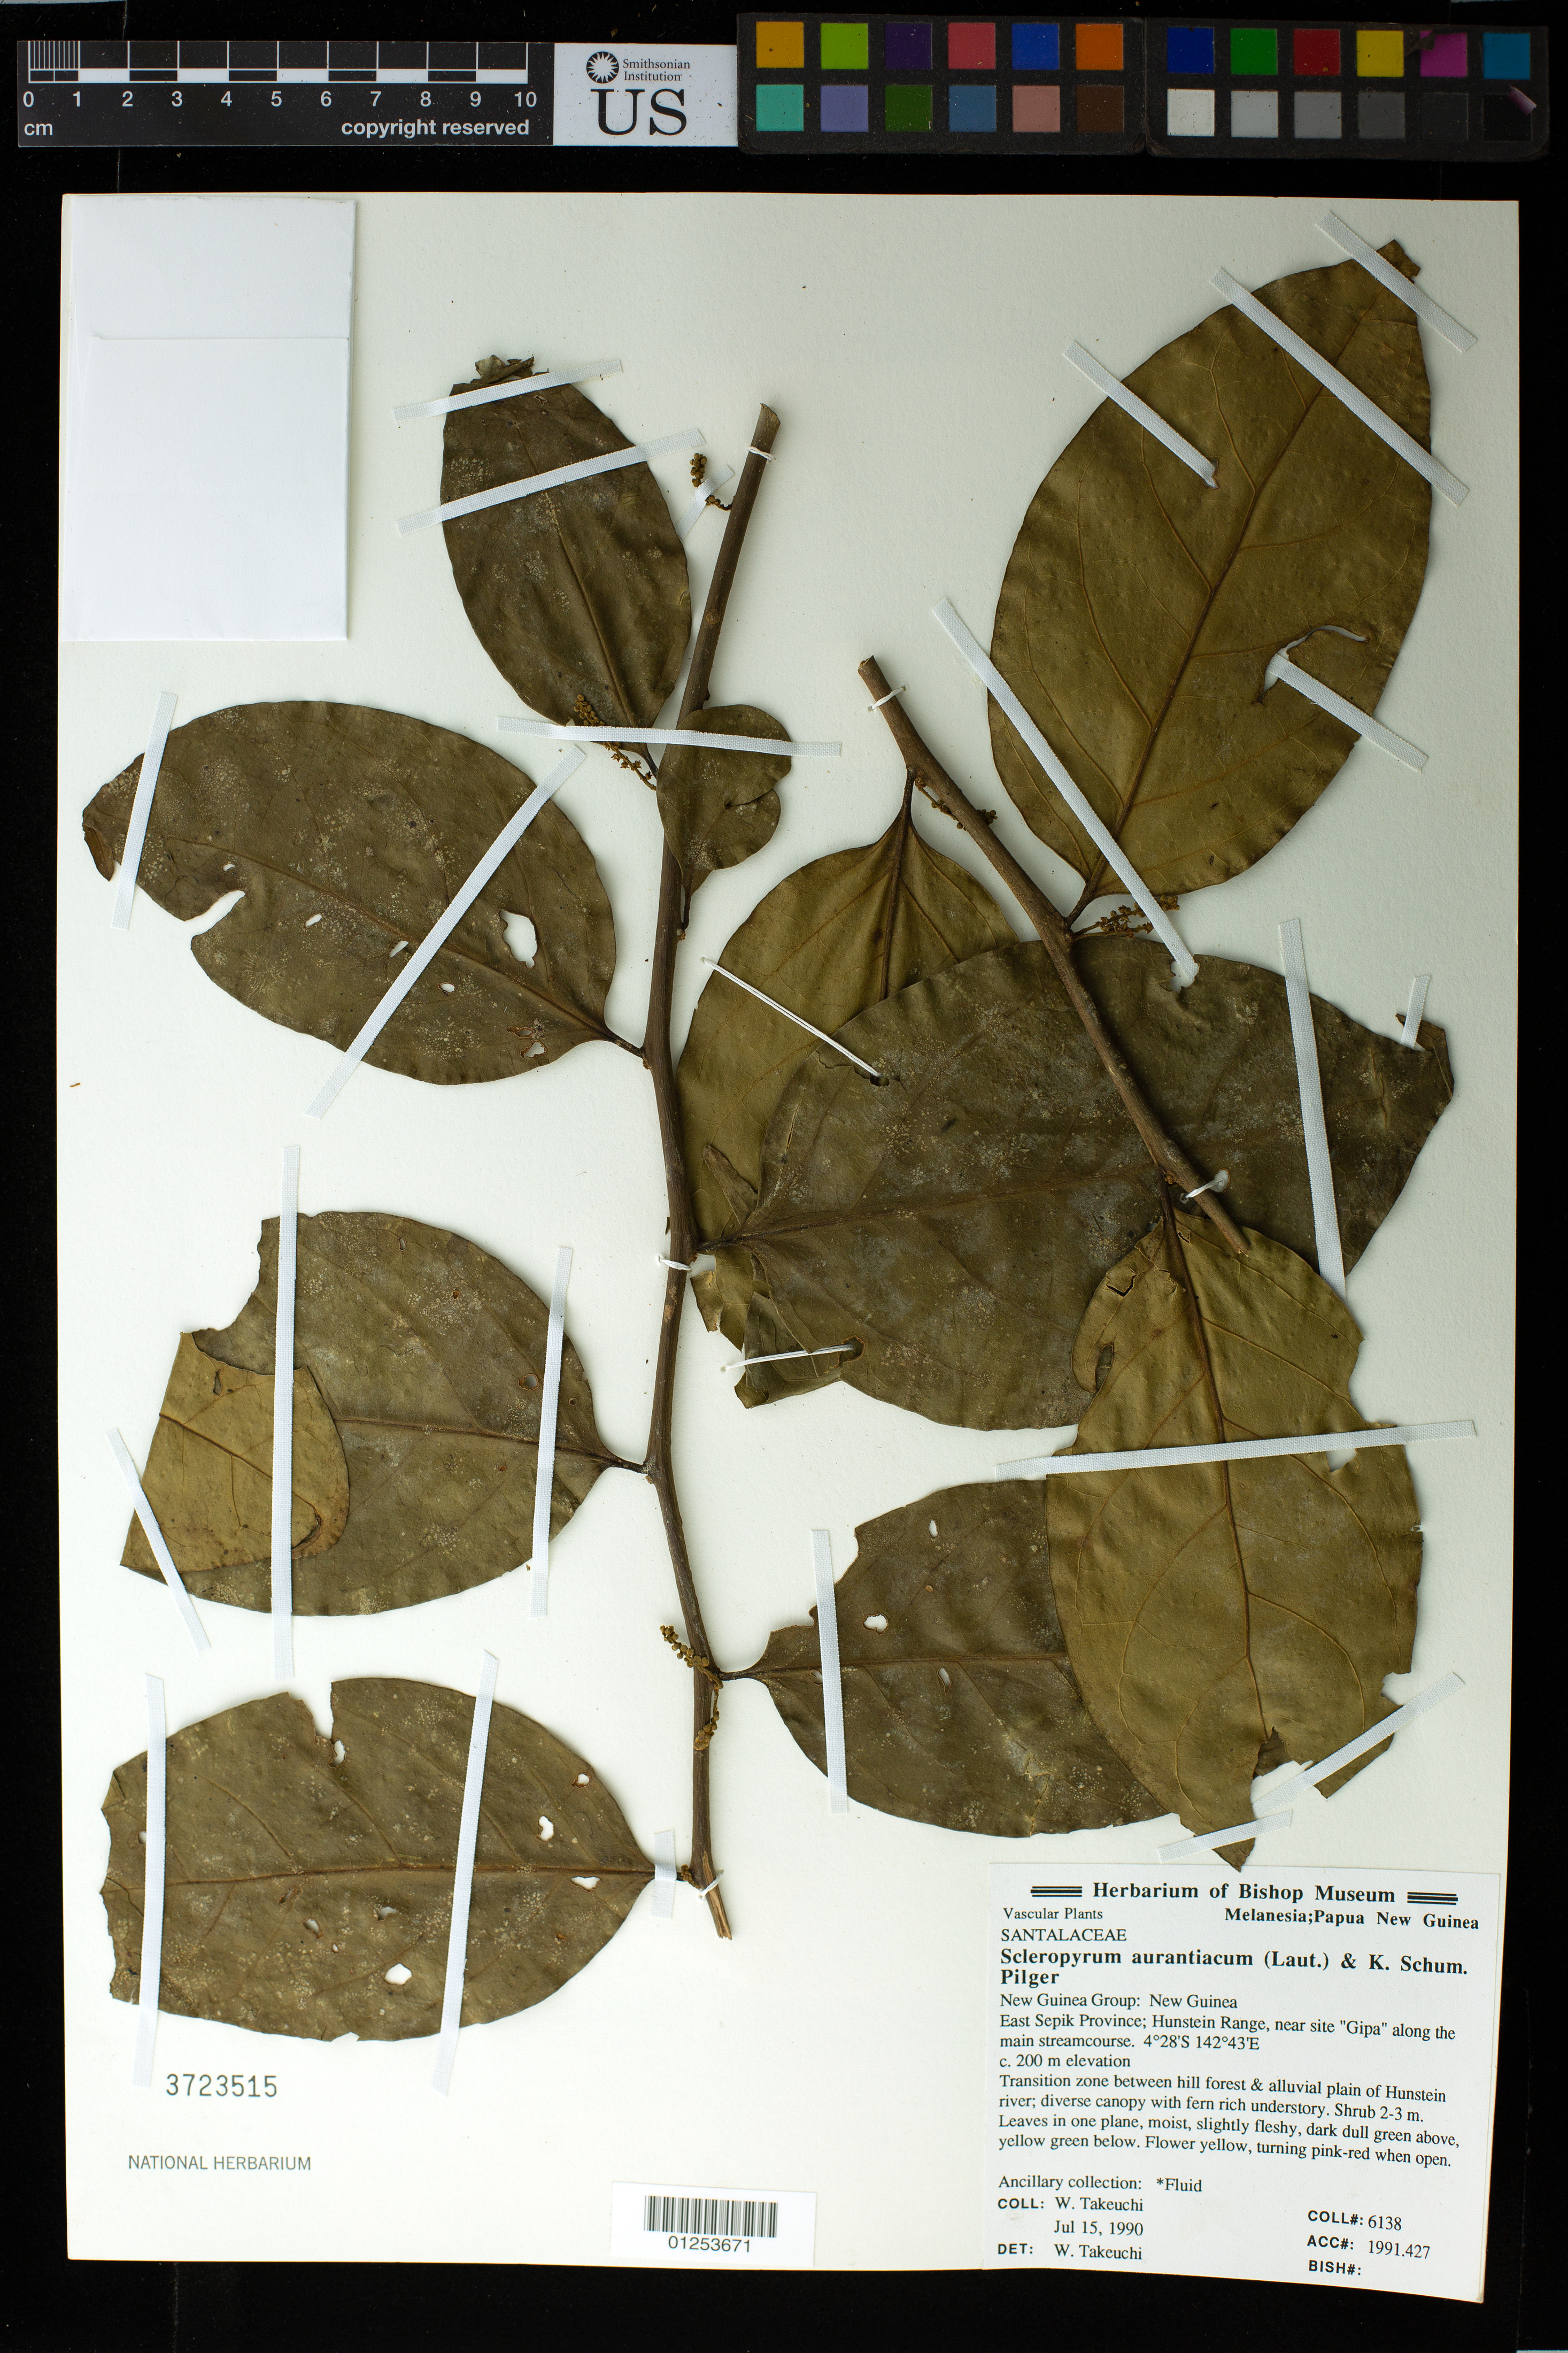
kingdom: Plantae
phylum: Tracheophyta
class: Magnoliopsida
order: Santalales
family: Cervantesiaceae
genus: Scleropyrum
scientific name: Scleropyrum aurantiacum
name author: (Lauterb. & K. Schum.) Pilg.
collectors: W. N. Takeuchi & J. Simaga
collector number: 6138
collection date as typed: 15 Jul 1990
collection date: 1990-07-15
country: Papua New Guinea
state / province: East Sepik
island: New Guinea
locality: Hunstein range, at site 'Gipa' along the main streamcourse.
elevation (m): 200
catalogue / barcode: US 3723515